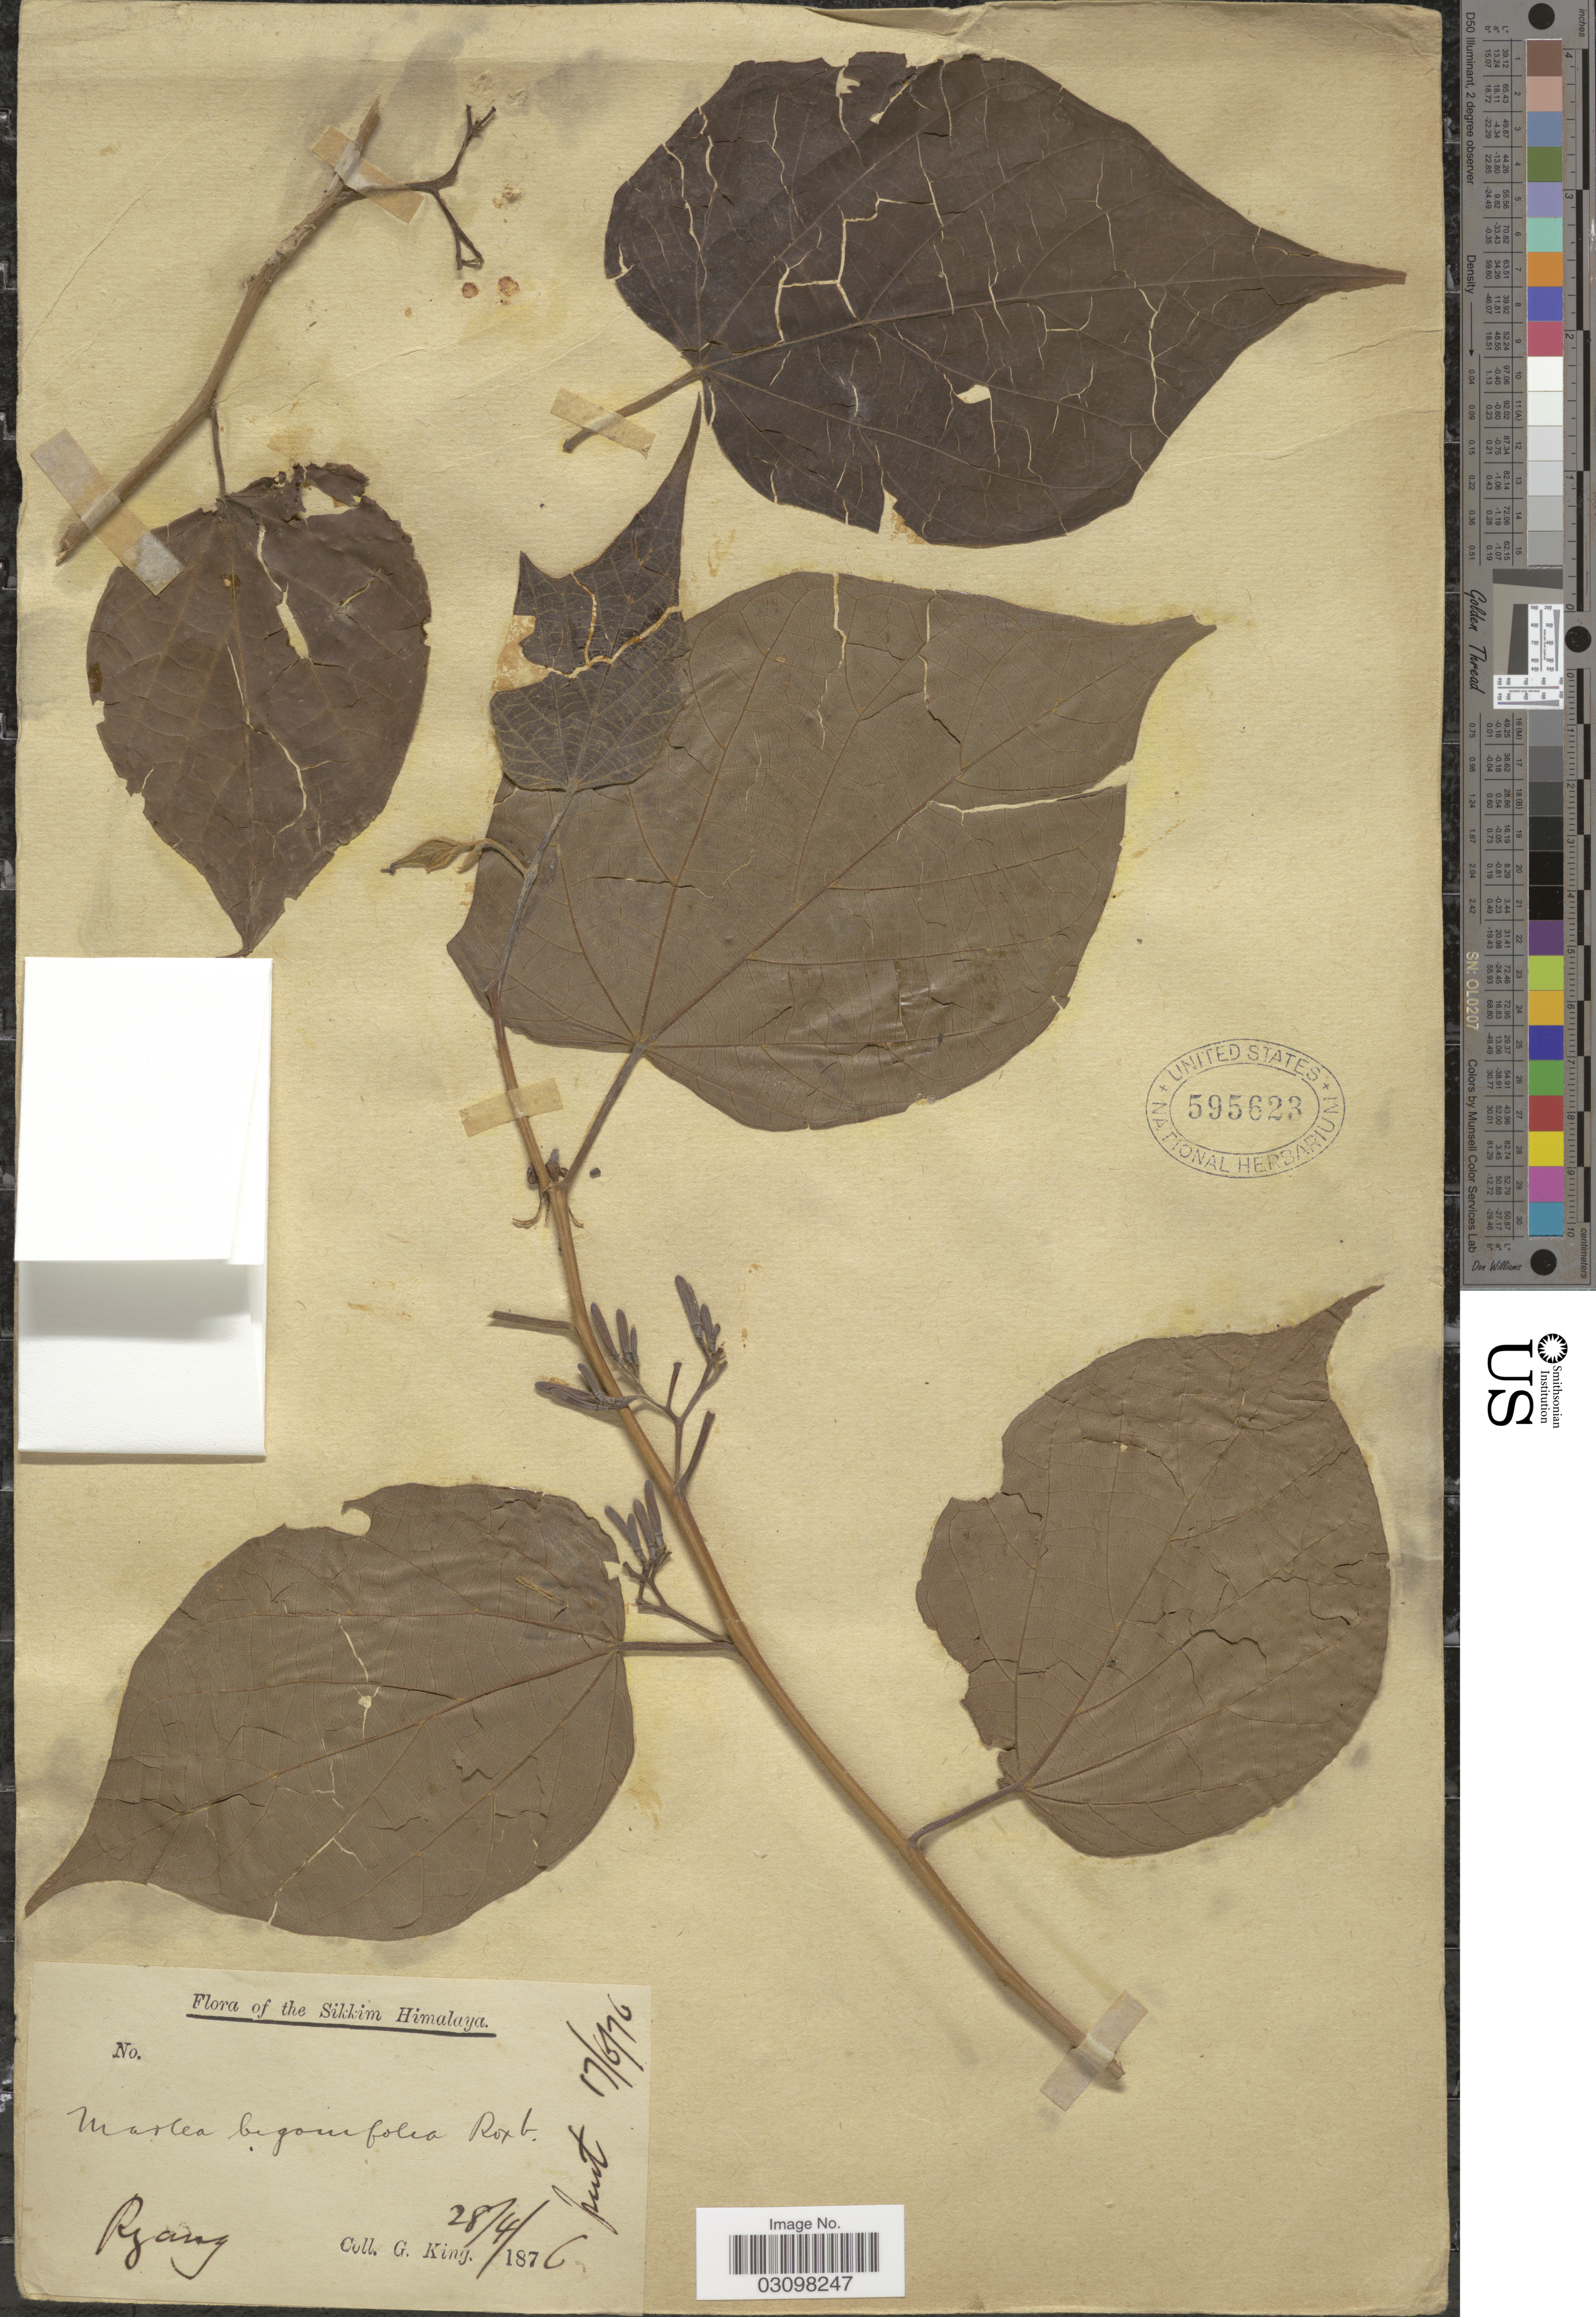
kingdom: Plantae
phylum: Tracheophyta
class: Magnoliopsida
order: Cornales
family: Cornaceae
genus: Alangium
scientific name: Alangium begoniifolium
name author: (Roxb.) Baill.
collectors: G. King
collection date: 1876-04-28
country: India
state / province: Sikkim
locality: Sikkim Himalaya. Rzang.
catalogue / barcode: US 595623